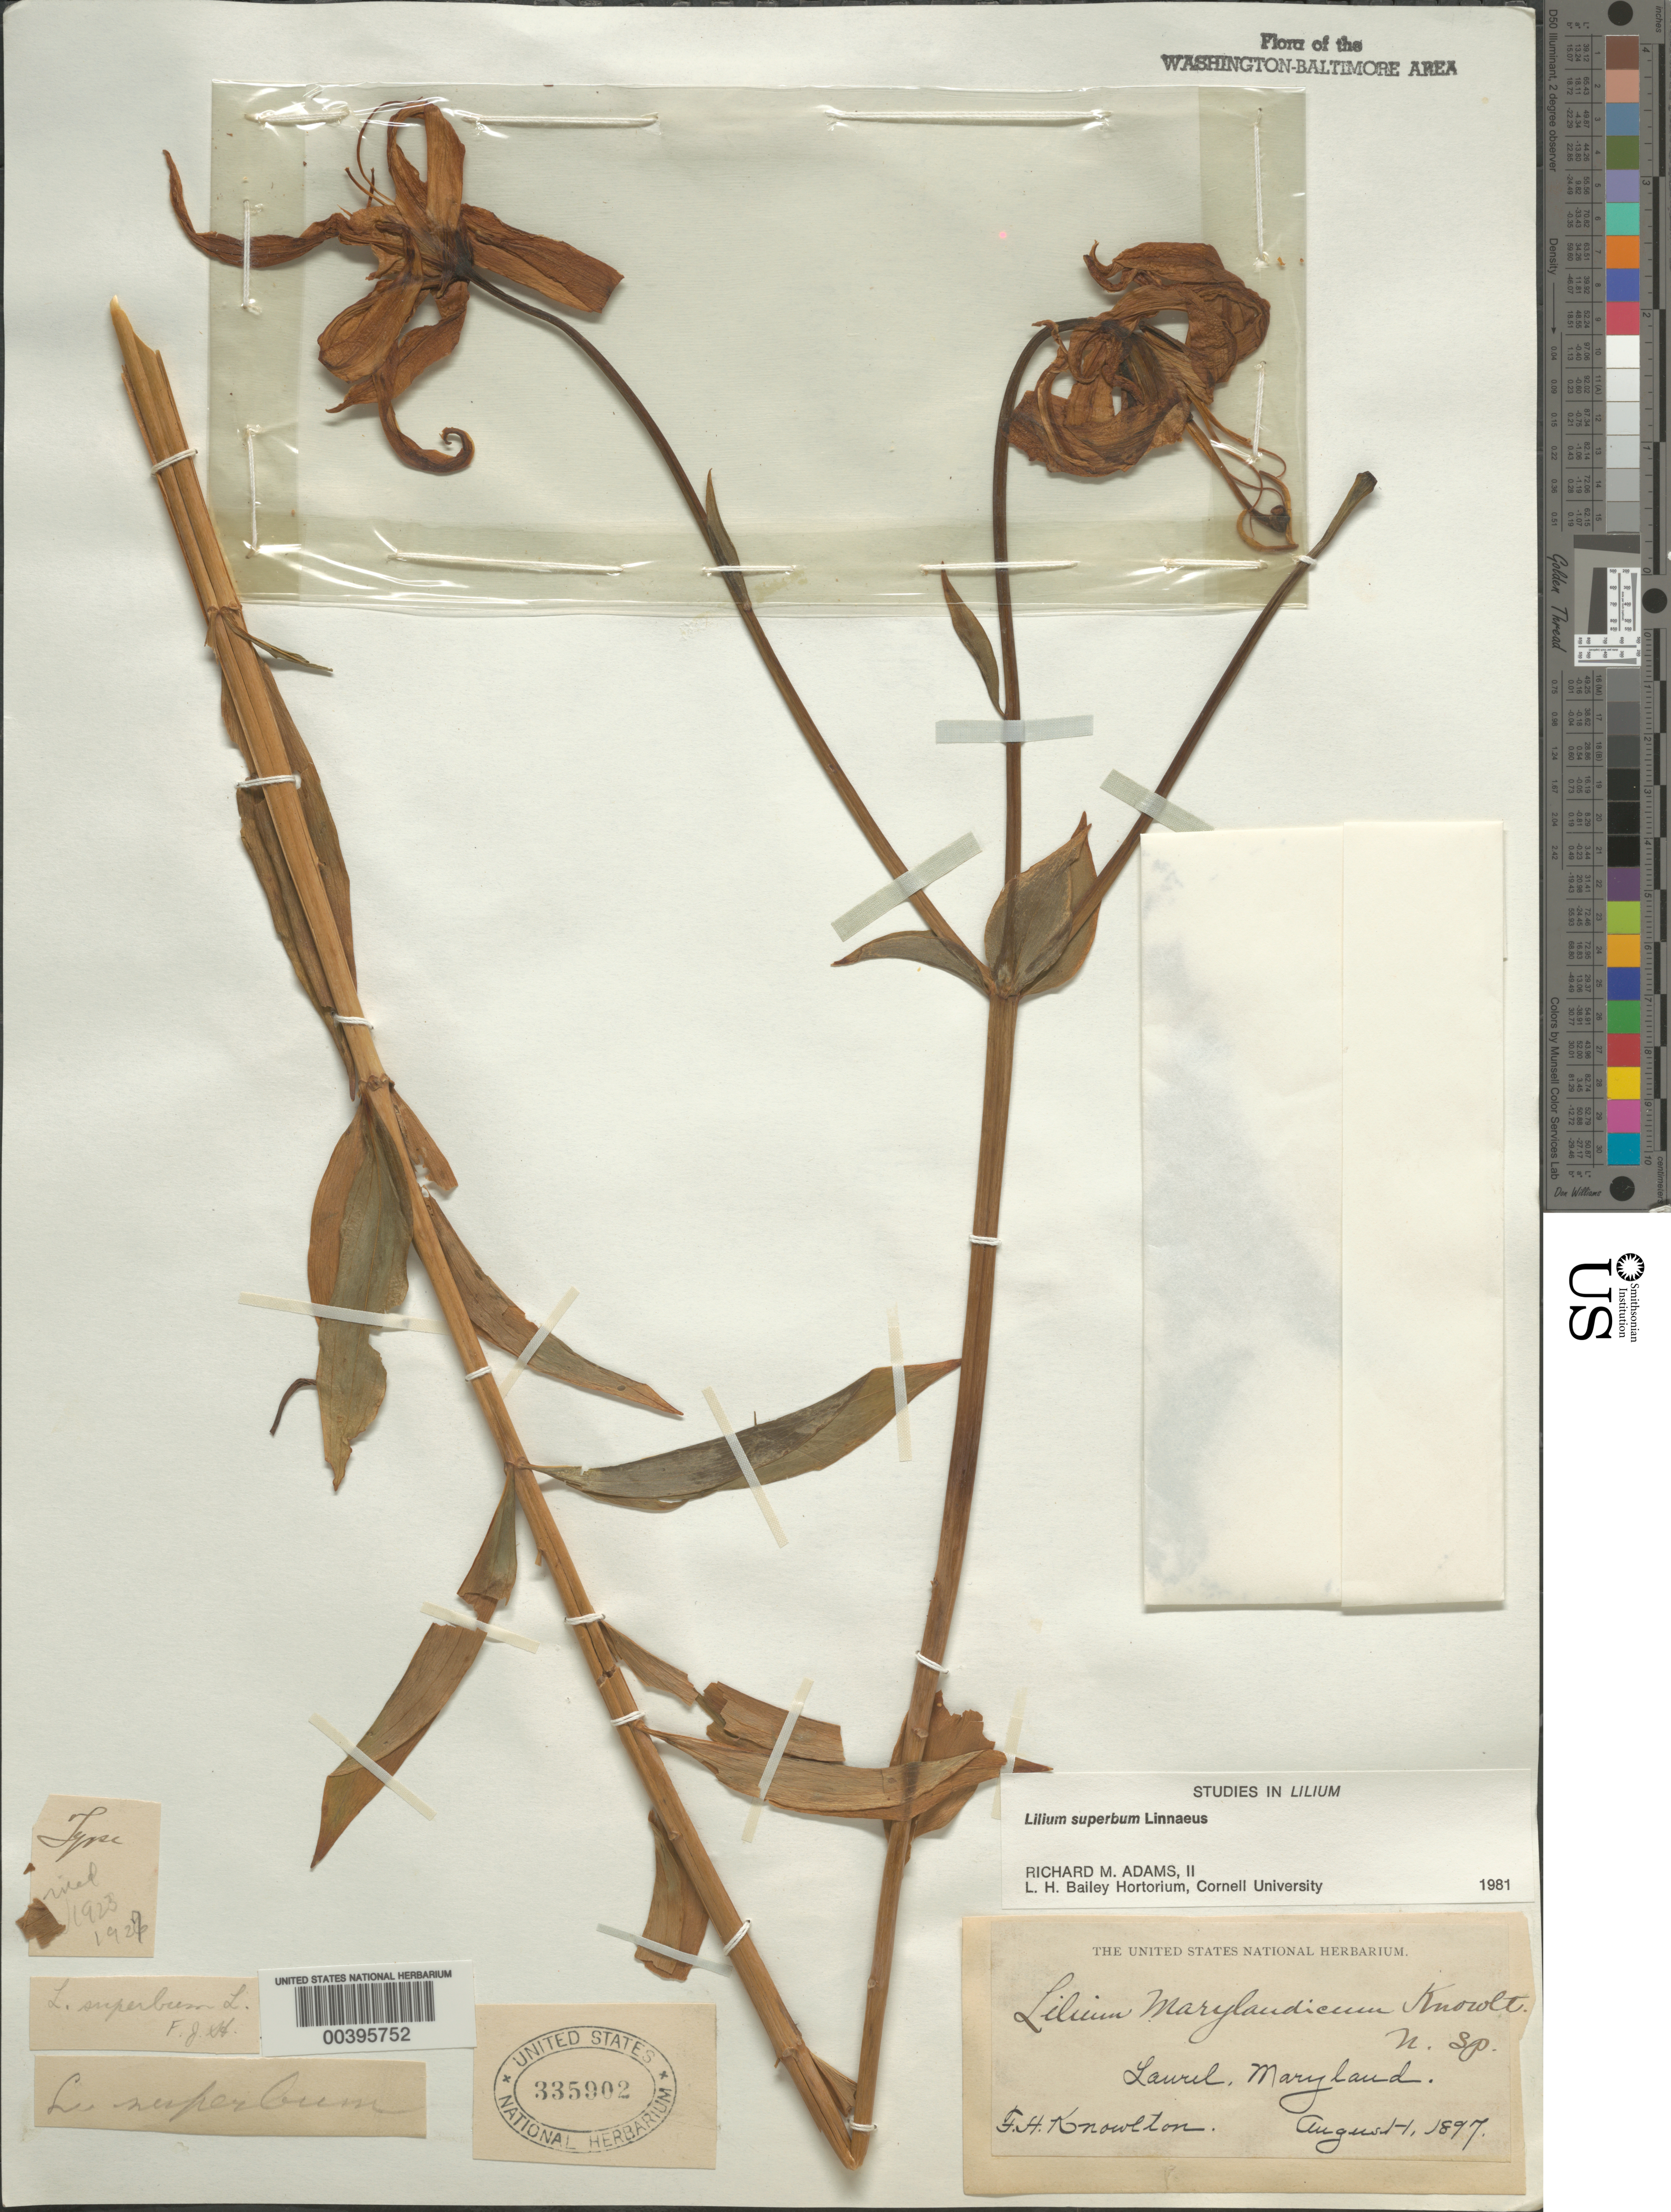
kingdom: Plantae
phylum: Tracheophyta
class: Liliopsida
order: Liliales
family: Liliaceae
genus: Lilium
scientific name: Lilium superbum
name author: L.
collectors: F. H. Knowlton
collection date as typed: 01 Aug 1897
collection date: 1897-08-01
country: United States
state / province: Maryland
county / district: Prince George's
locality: Laurel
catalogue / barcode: US 335902